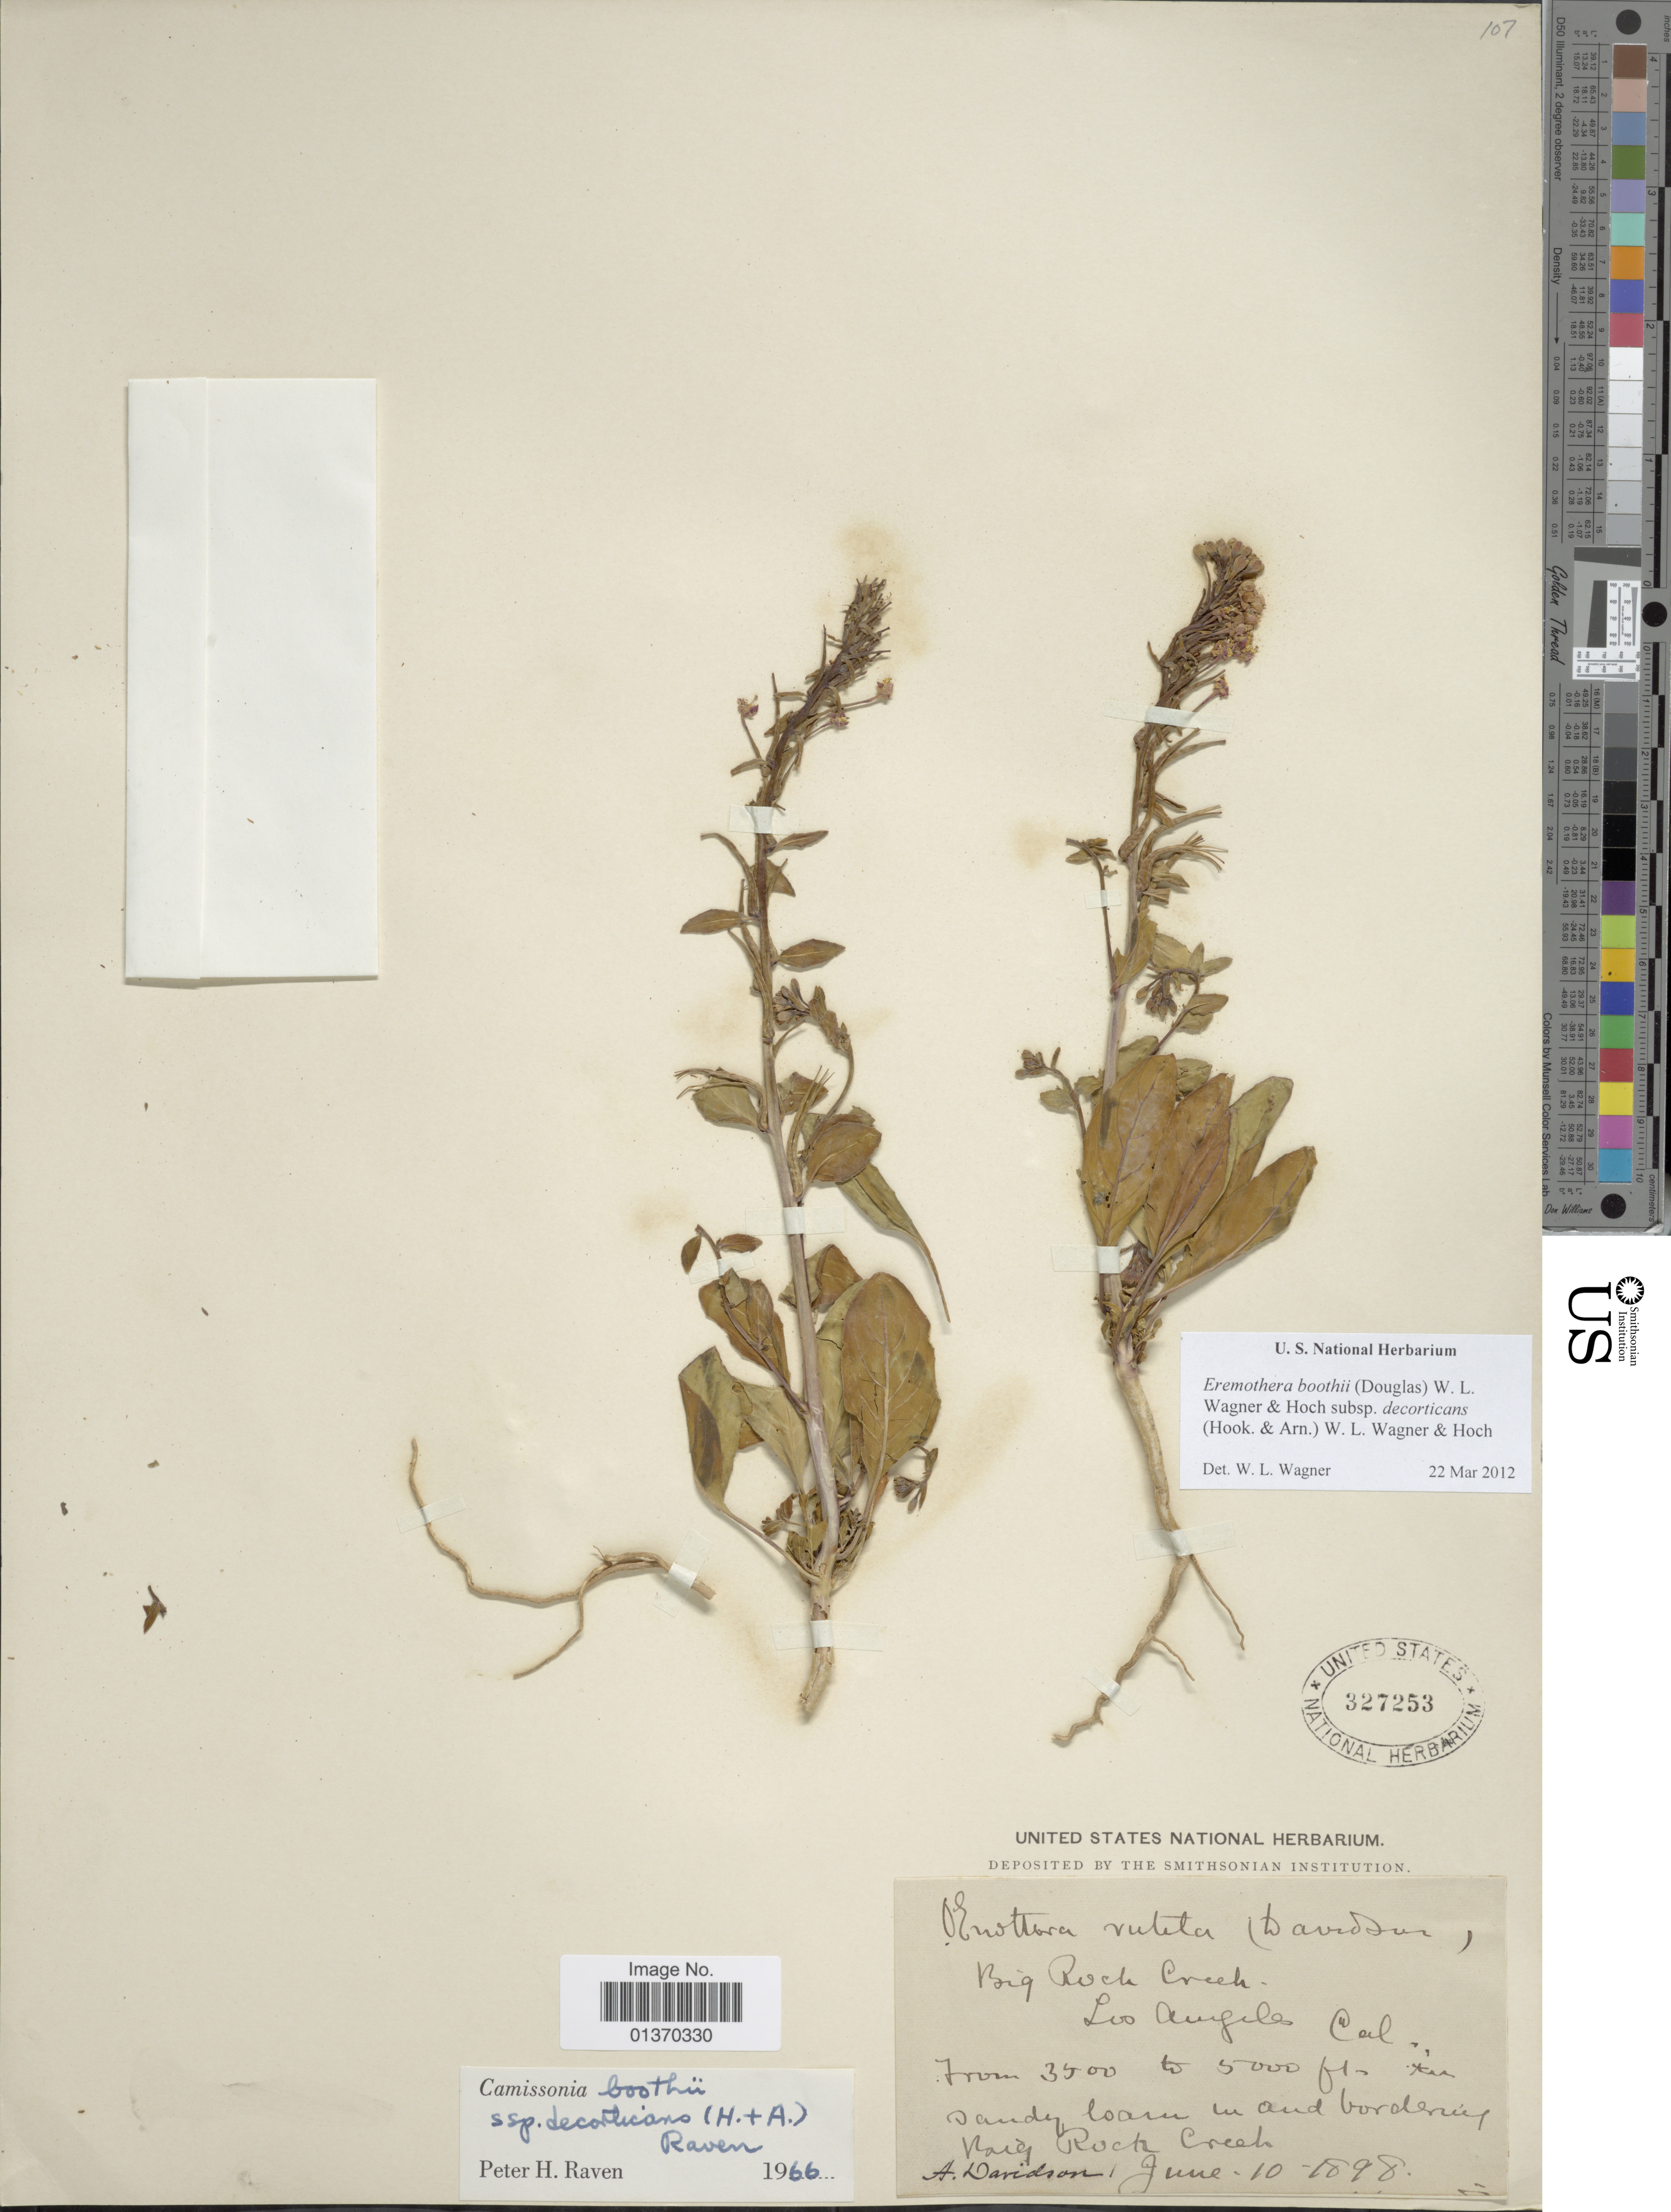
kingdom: Plantae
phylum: Tracheophyta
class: Magnoliopsida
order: Myrtales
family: Onagraceae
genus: Eremothera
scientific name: Eremothera boothii subsp. decorticans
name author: (Hook. & Arn.) W.L. Wagner & Hoch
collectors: A. Davidson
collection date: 1898-06-10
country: United States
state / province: California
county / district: Los Angeles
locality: Big Rock Creek, Los Angeles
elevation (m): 1067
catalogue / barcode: US 327253